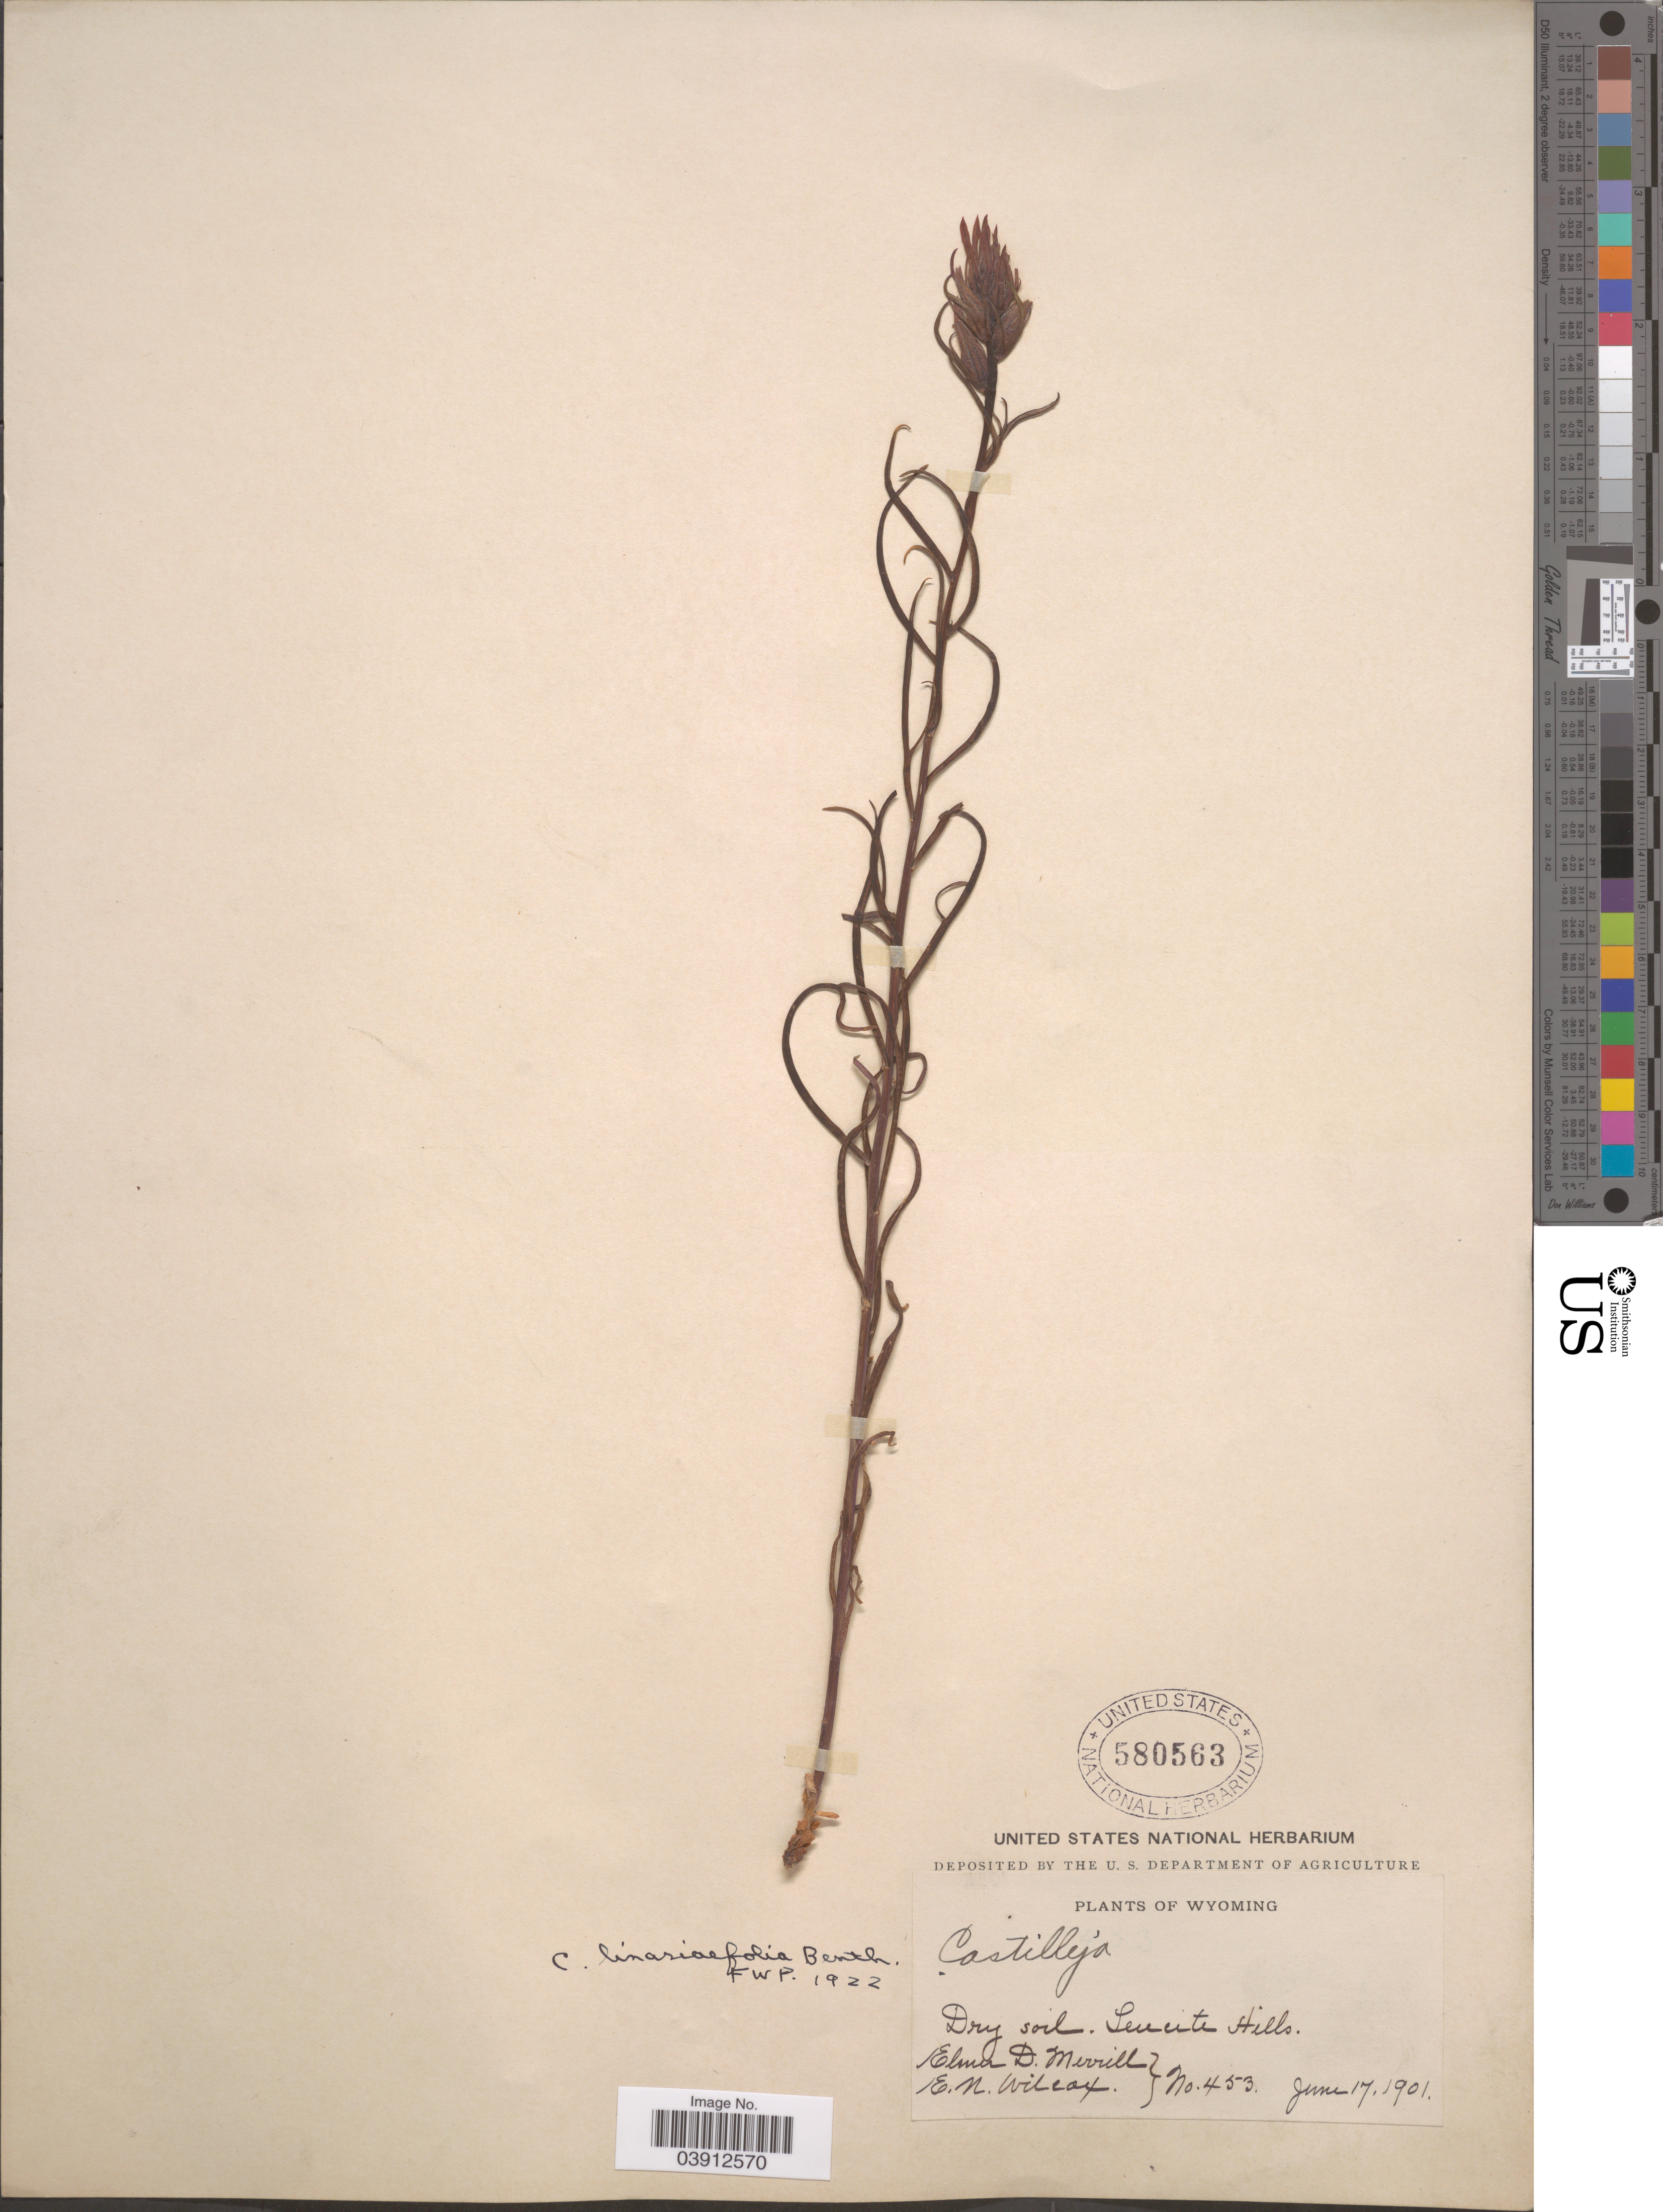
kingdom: Plantae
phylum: Tracheophyta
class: Magnoliopsida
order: Lamiales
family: Orobanchaceae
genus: Castilleja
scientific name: Castilleja linariifolia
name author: Benth.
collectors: E. D. Merrill & E. Wilcox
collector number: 453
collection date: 1901-06-17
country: United States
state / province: Wyoming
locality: Dry soil. Leucite Hills.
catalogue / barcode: US 580563